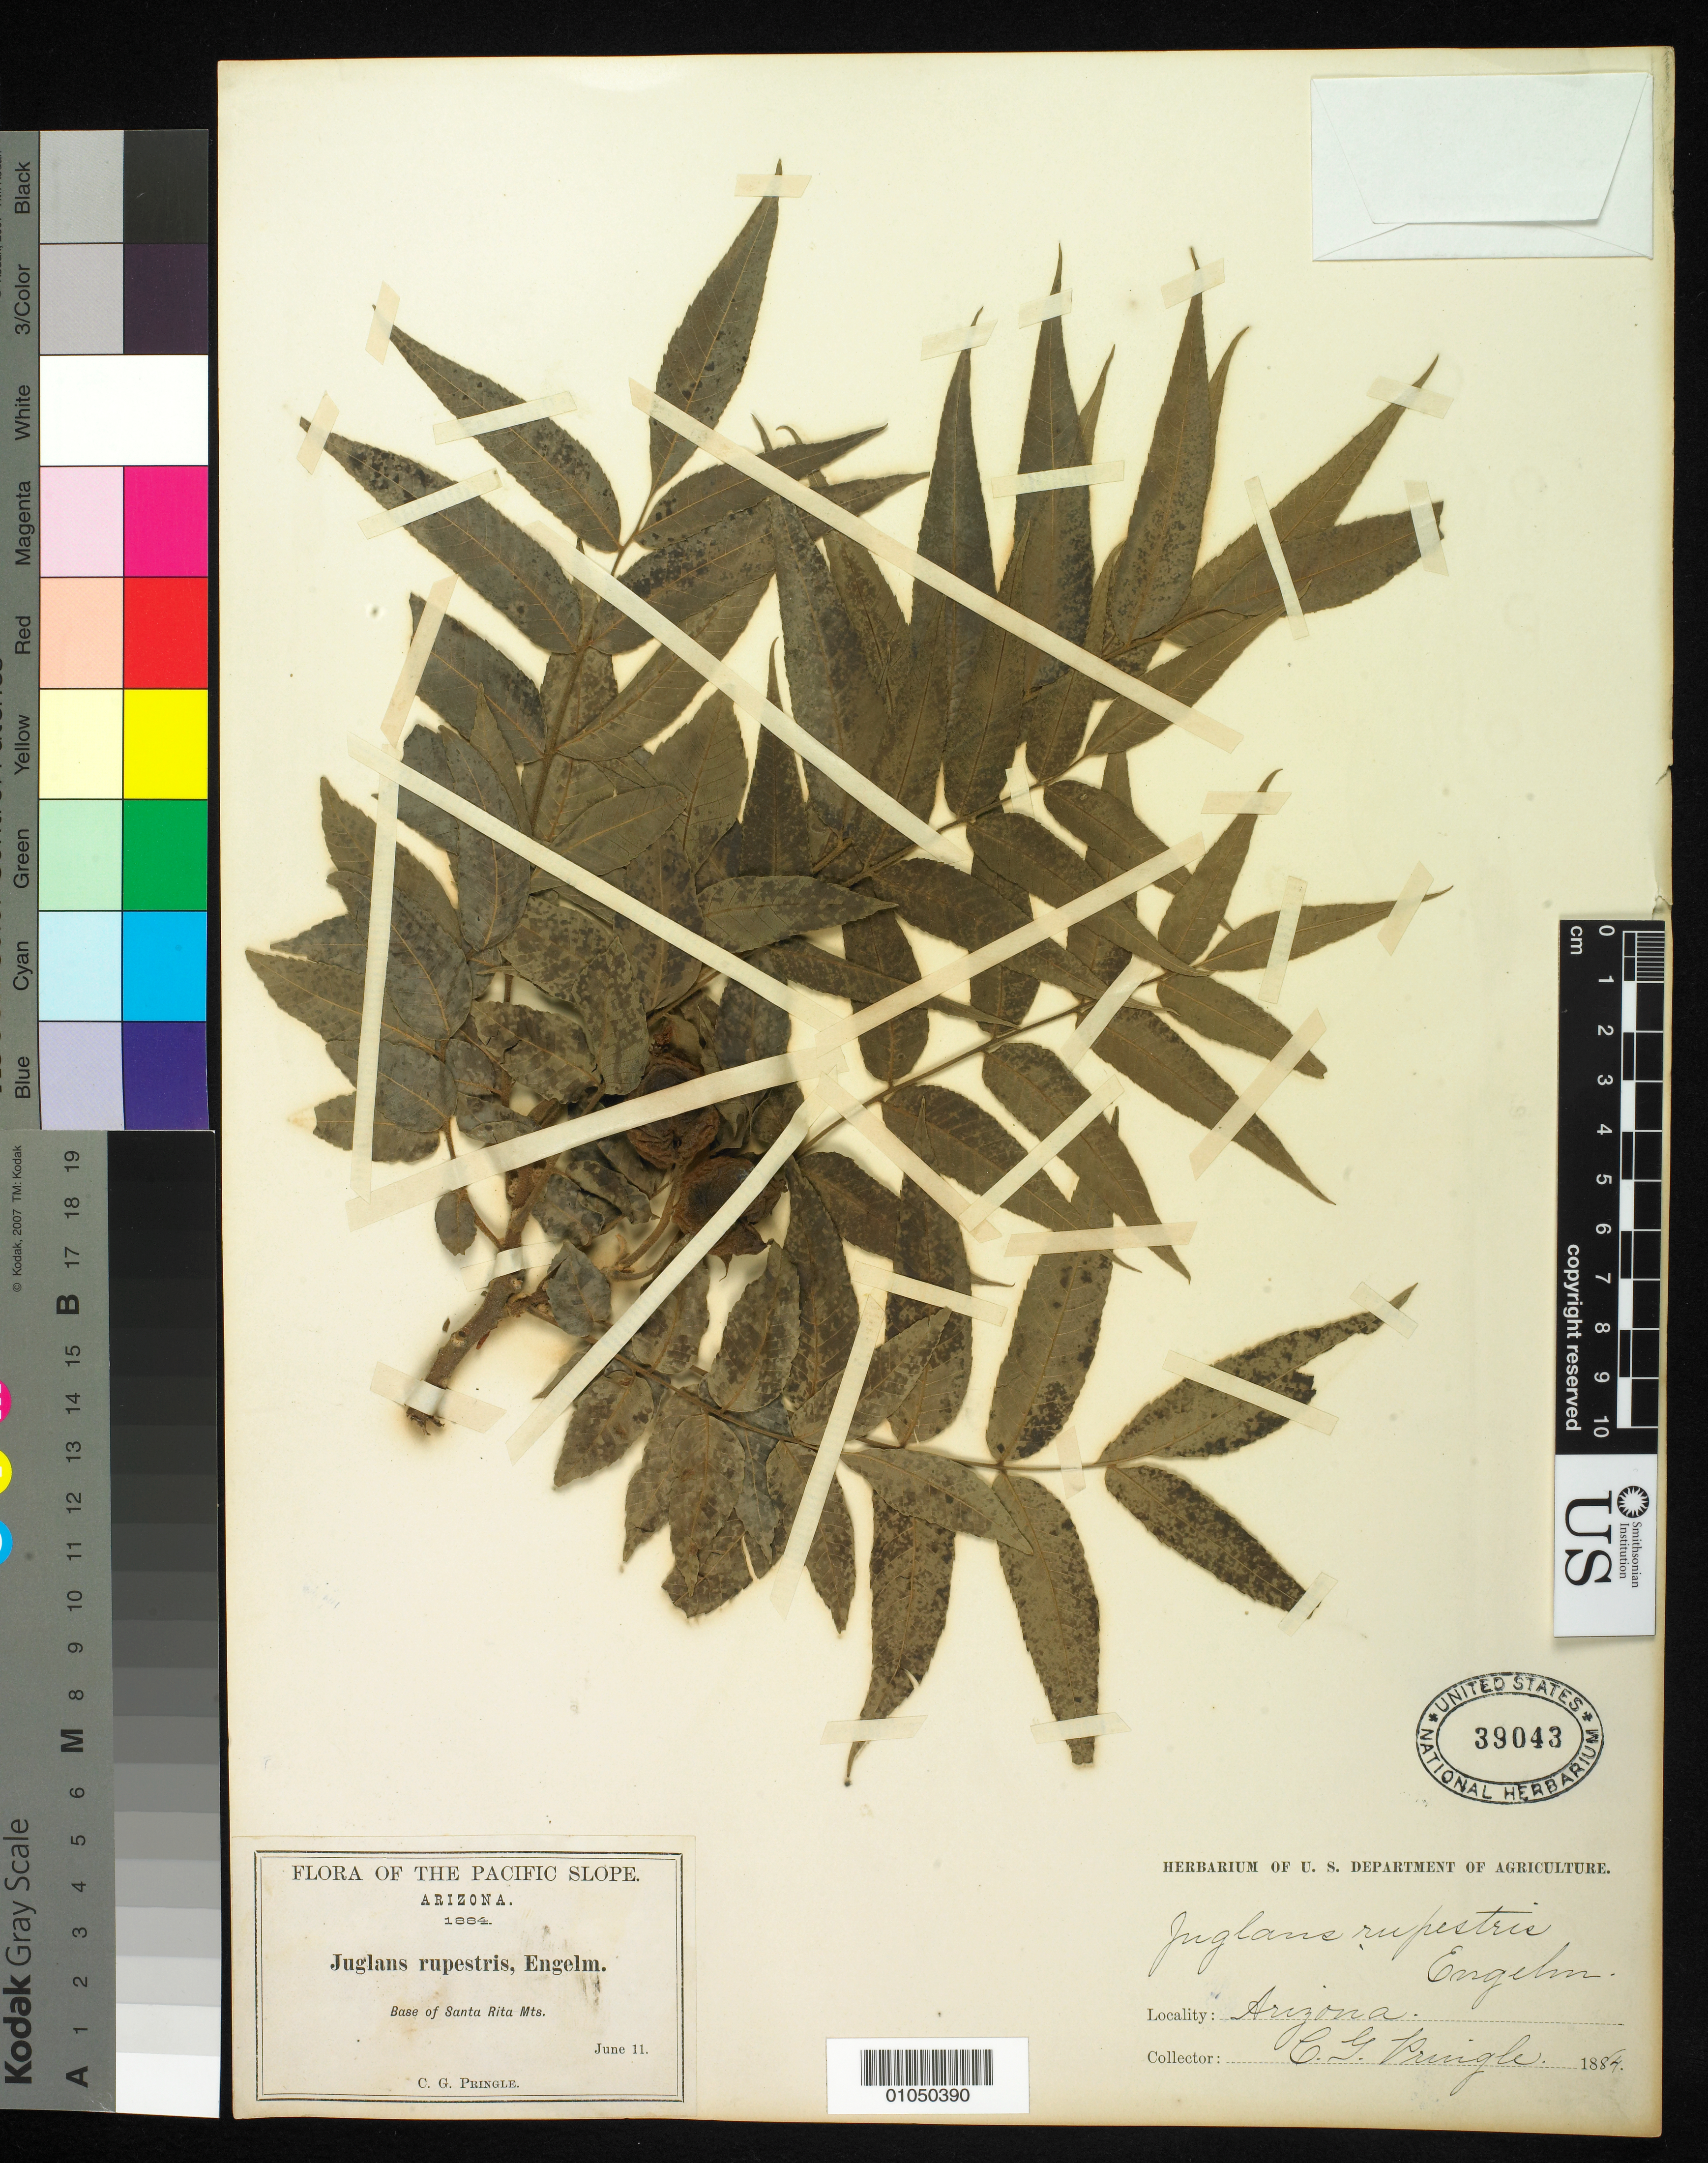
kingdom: Plantae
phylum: Tracheophyta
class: Magnoliopsida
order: Fagales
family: Juglandaceae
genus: Juglans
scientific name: Juglans arizonica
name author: Dode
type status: Isotype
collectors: C. G. Pringle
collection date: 1884-06-11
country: United States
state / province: Arizona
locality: Base of Santa Rita Mts.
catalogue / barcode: US 39043